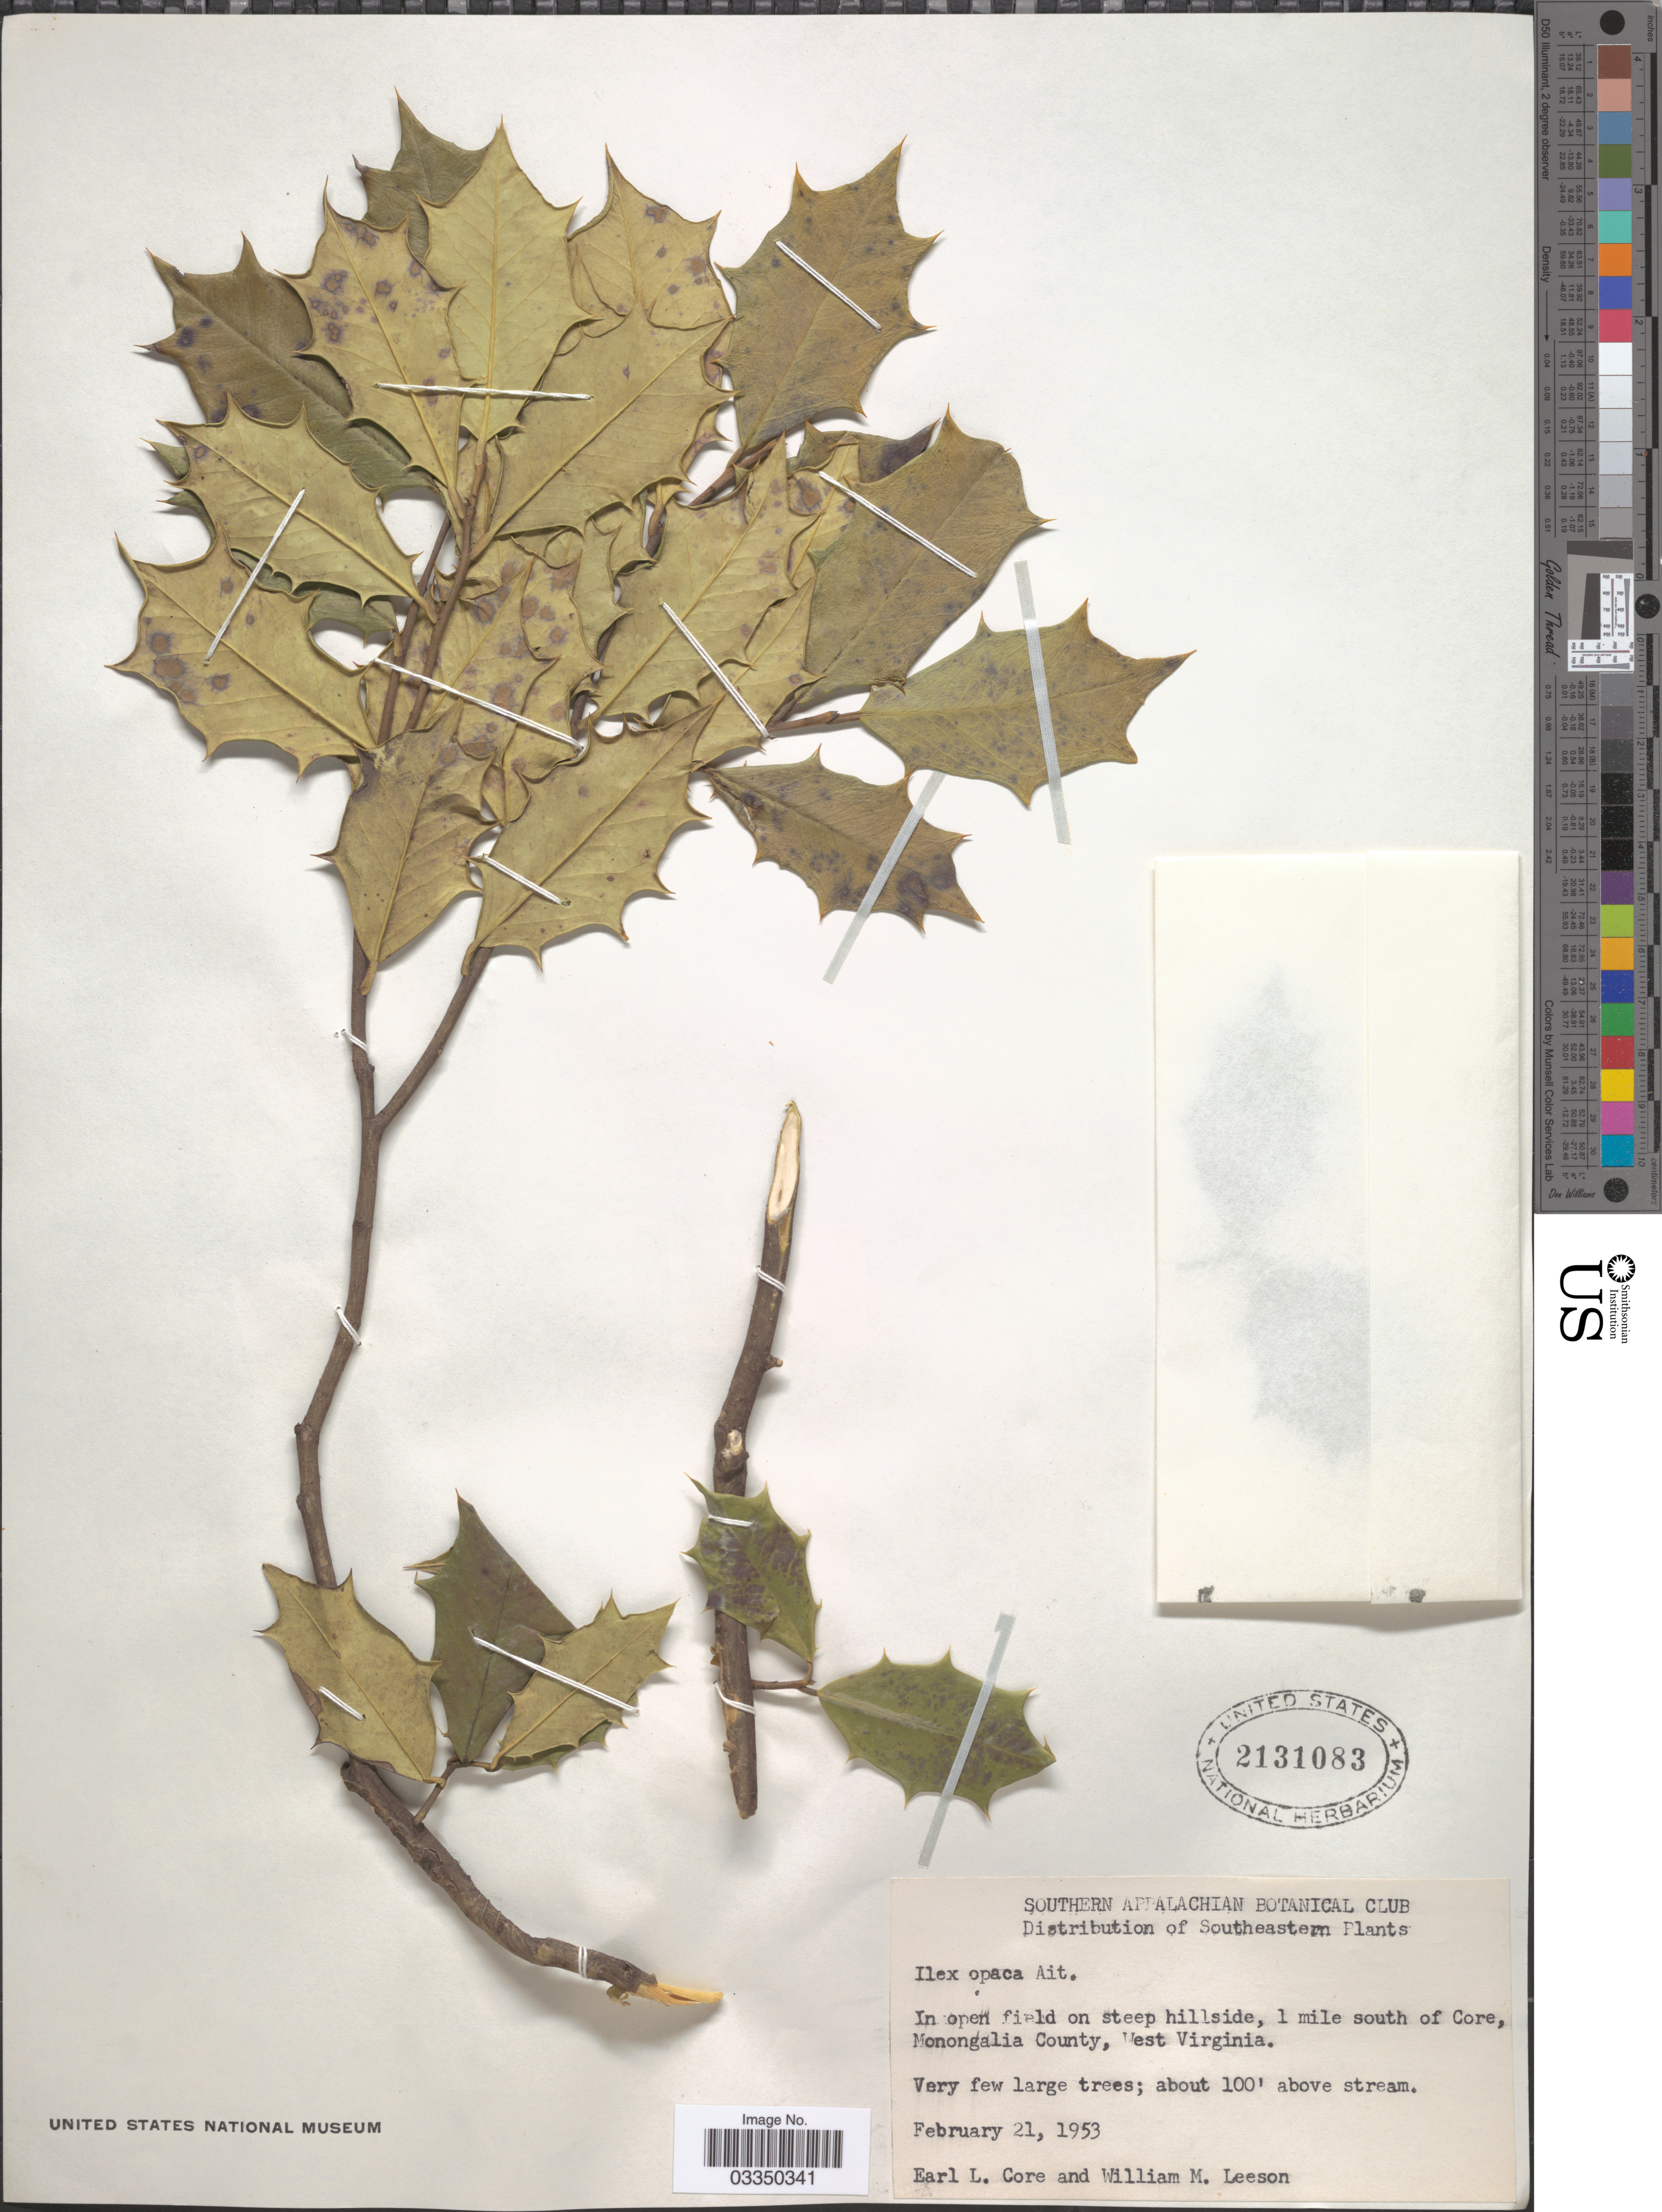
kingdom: Plantae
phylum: Tracheophyta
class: Magnoliopsida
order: Aquifoliales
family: Aquifoliaceae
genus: Ilex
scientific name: Ilex opaca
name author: Aiton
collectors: E. L. Core & W. Leeson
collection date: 1953-02-21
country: United States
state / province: West Virginia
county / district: Monongalia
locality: Monongalia County.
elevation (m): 30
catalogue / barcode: US 2131083